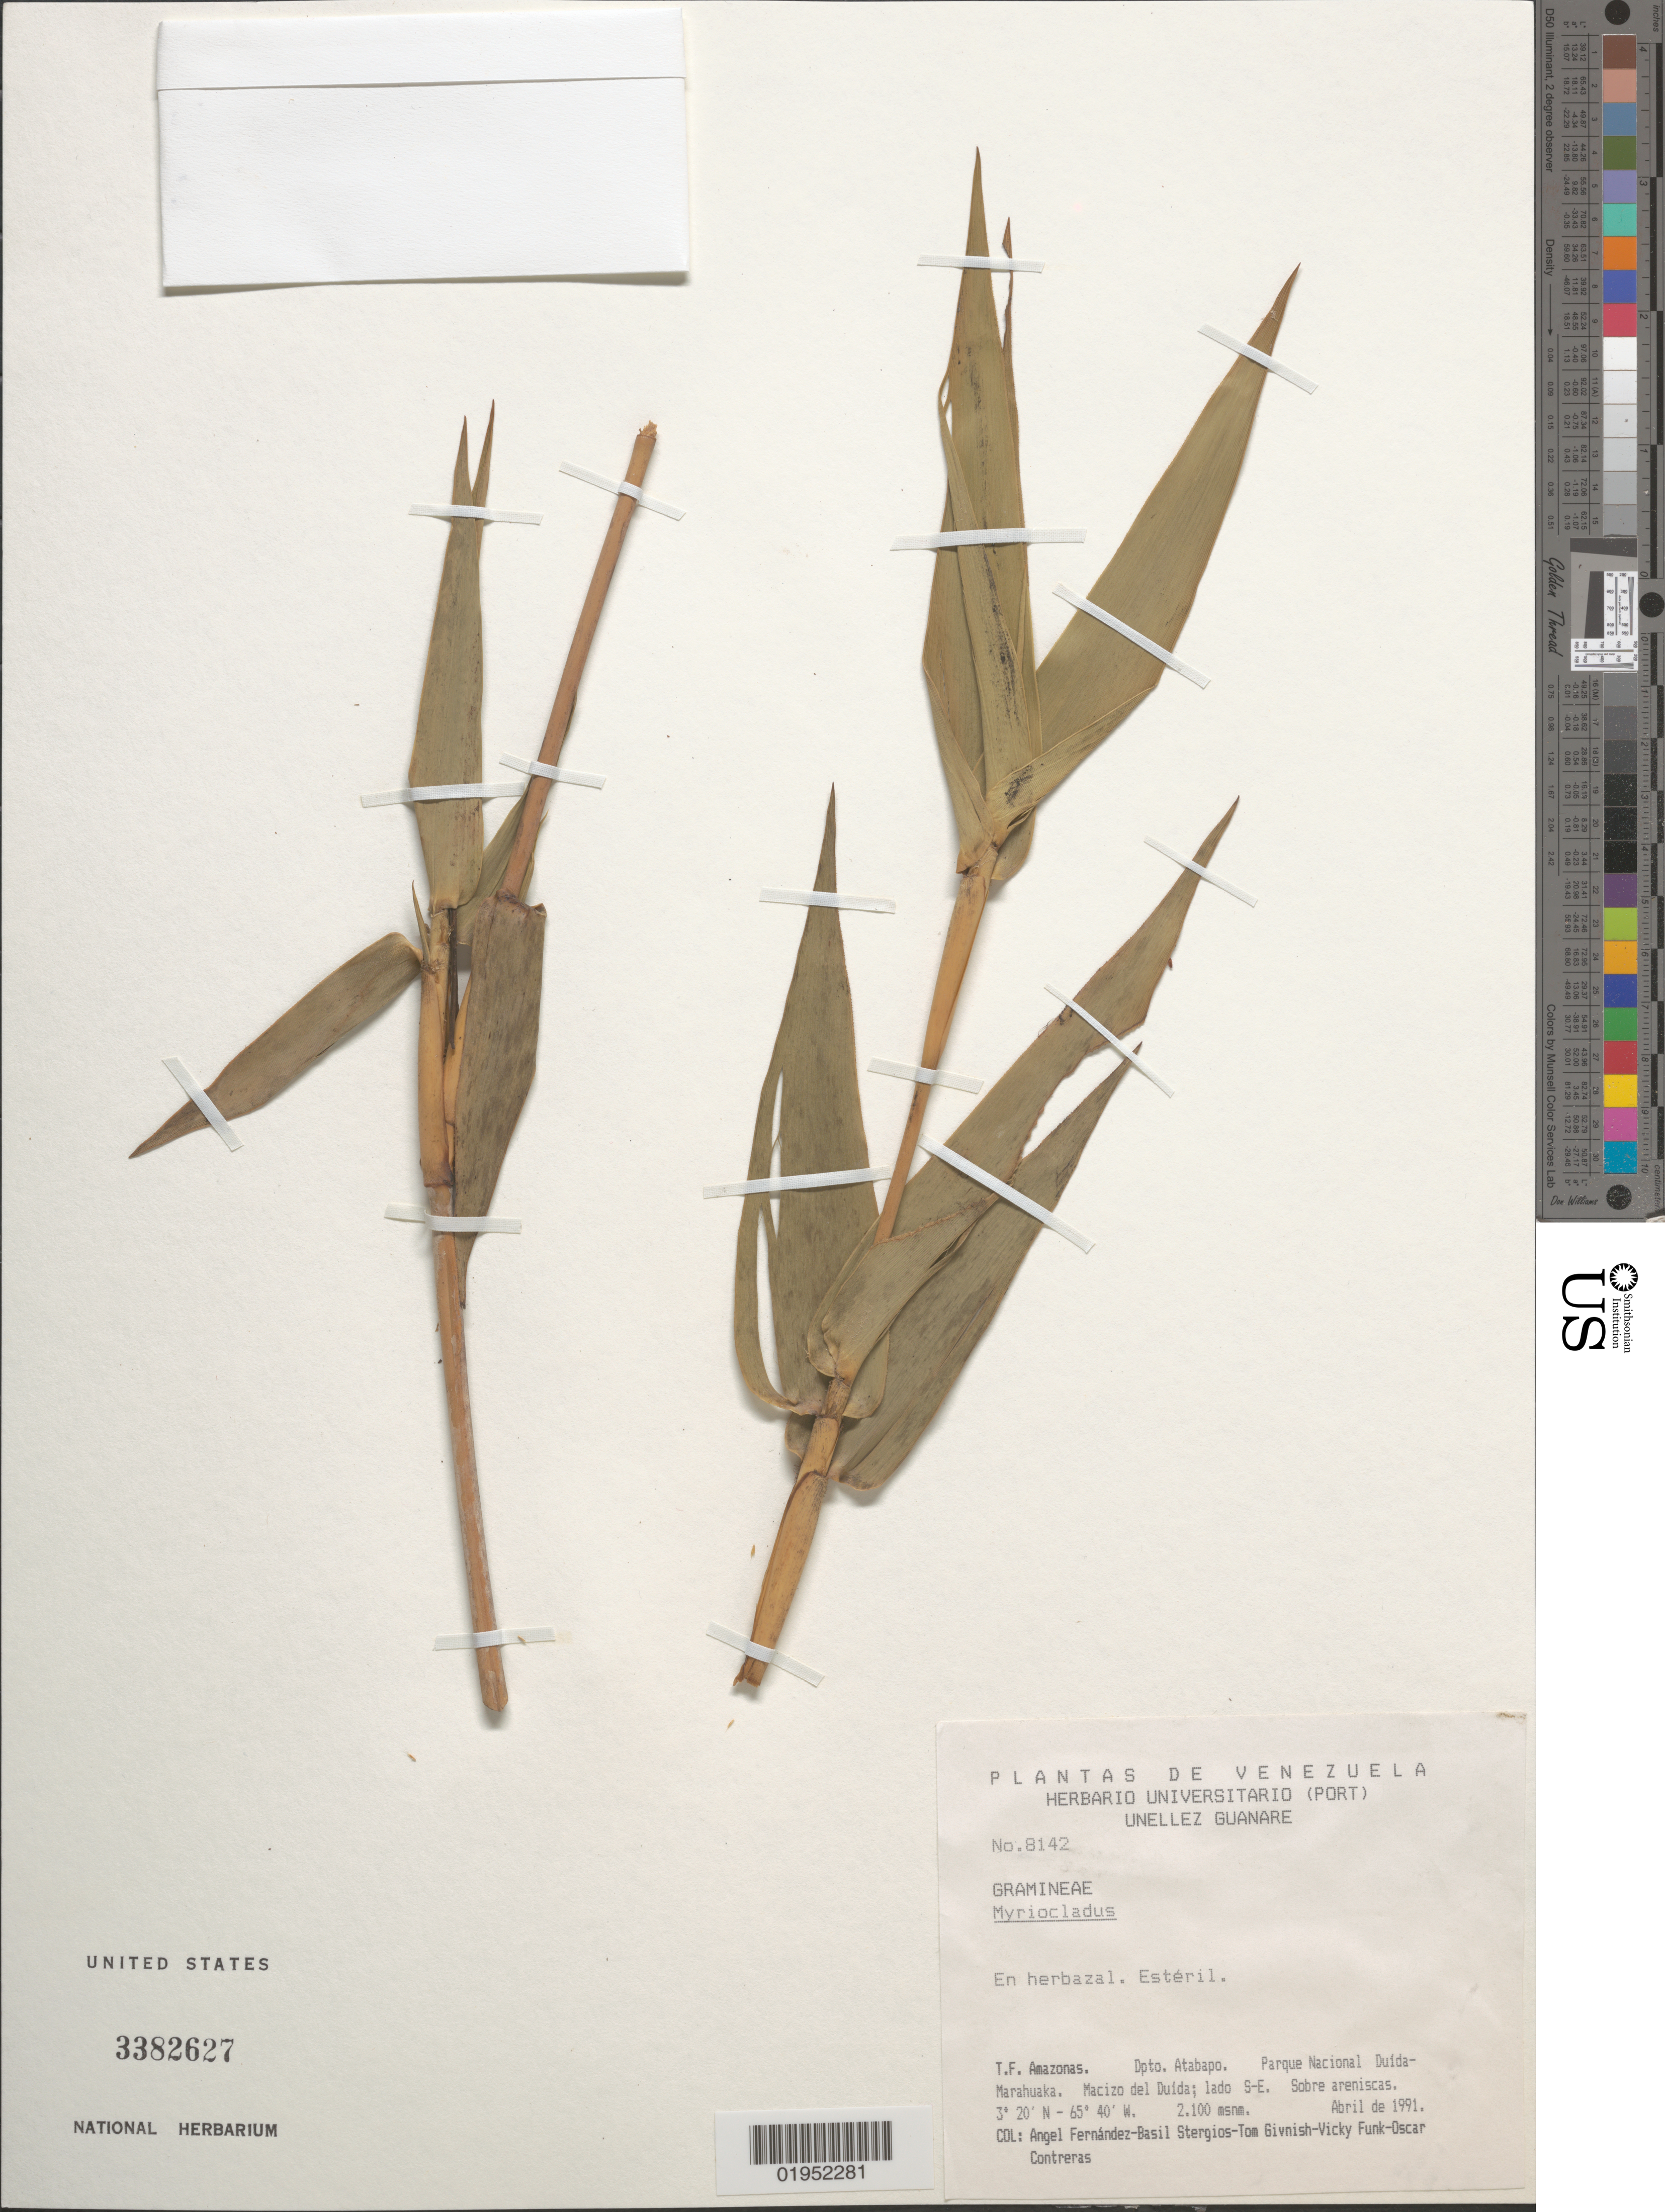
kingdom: Plantae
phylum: Tracheophyta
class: Liliopsida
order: Poales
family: Poaceae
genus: Myriocladus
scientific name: Myriocladus sp.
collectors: A. Fernández, B. G. Stergios, T. J. Givnish, V. Funk & O. Contreras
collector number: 8142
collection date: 1991-04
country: Venezuela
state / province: Amazonas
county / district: Atabapo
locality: Parque Nacional Duída-Marahuaka, Macizo del Duída, lado SE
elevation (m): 2100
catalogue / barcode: US 3382627